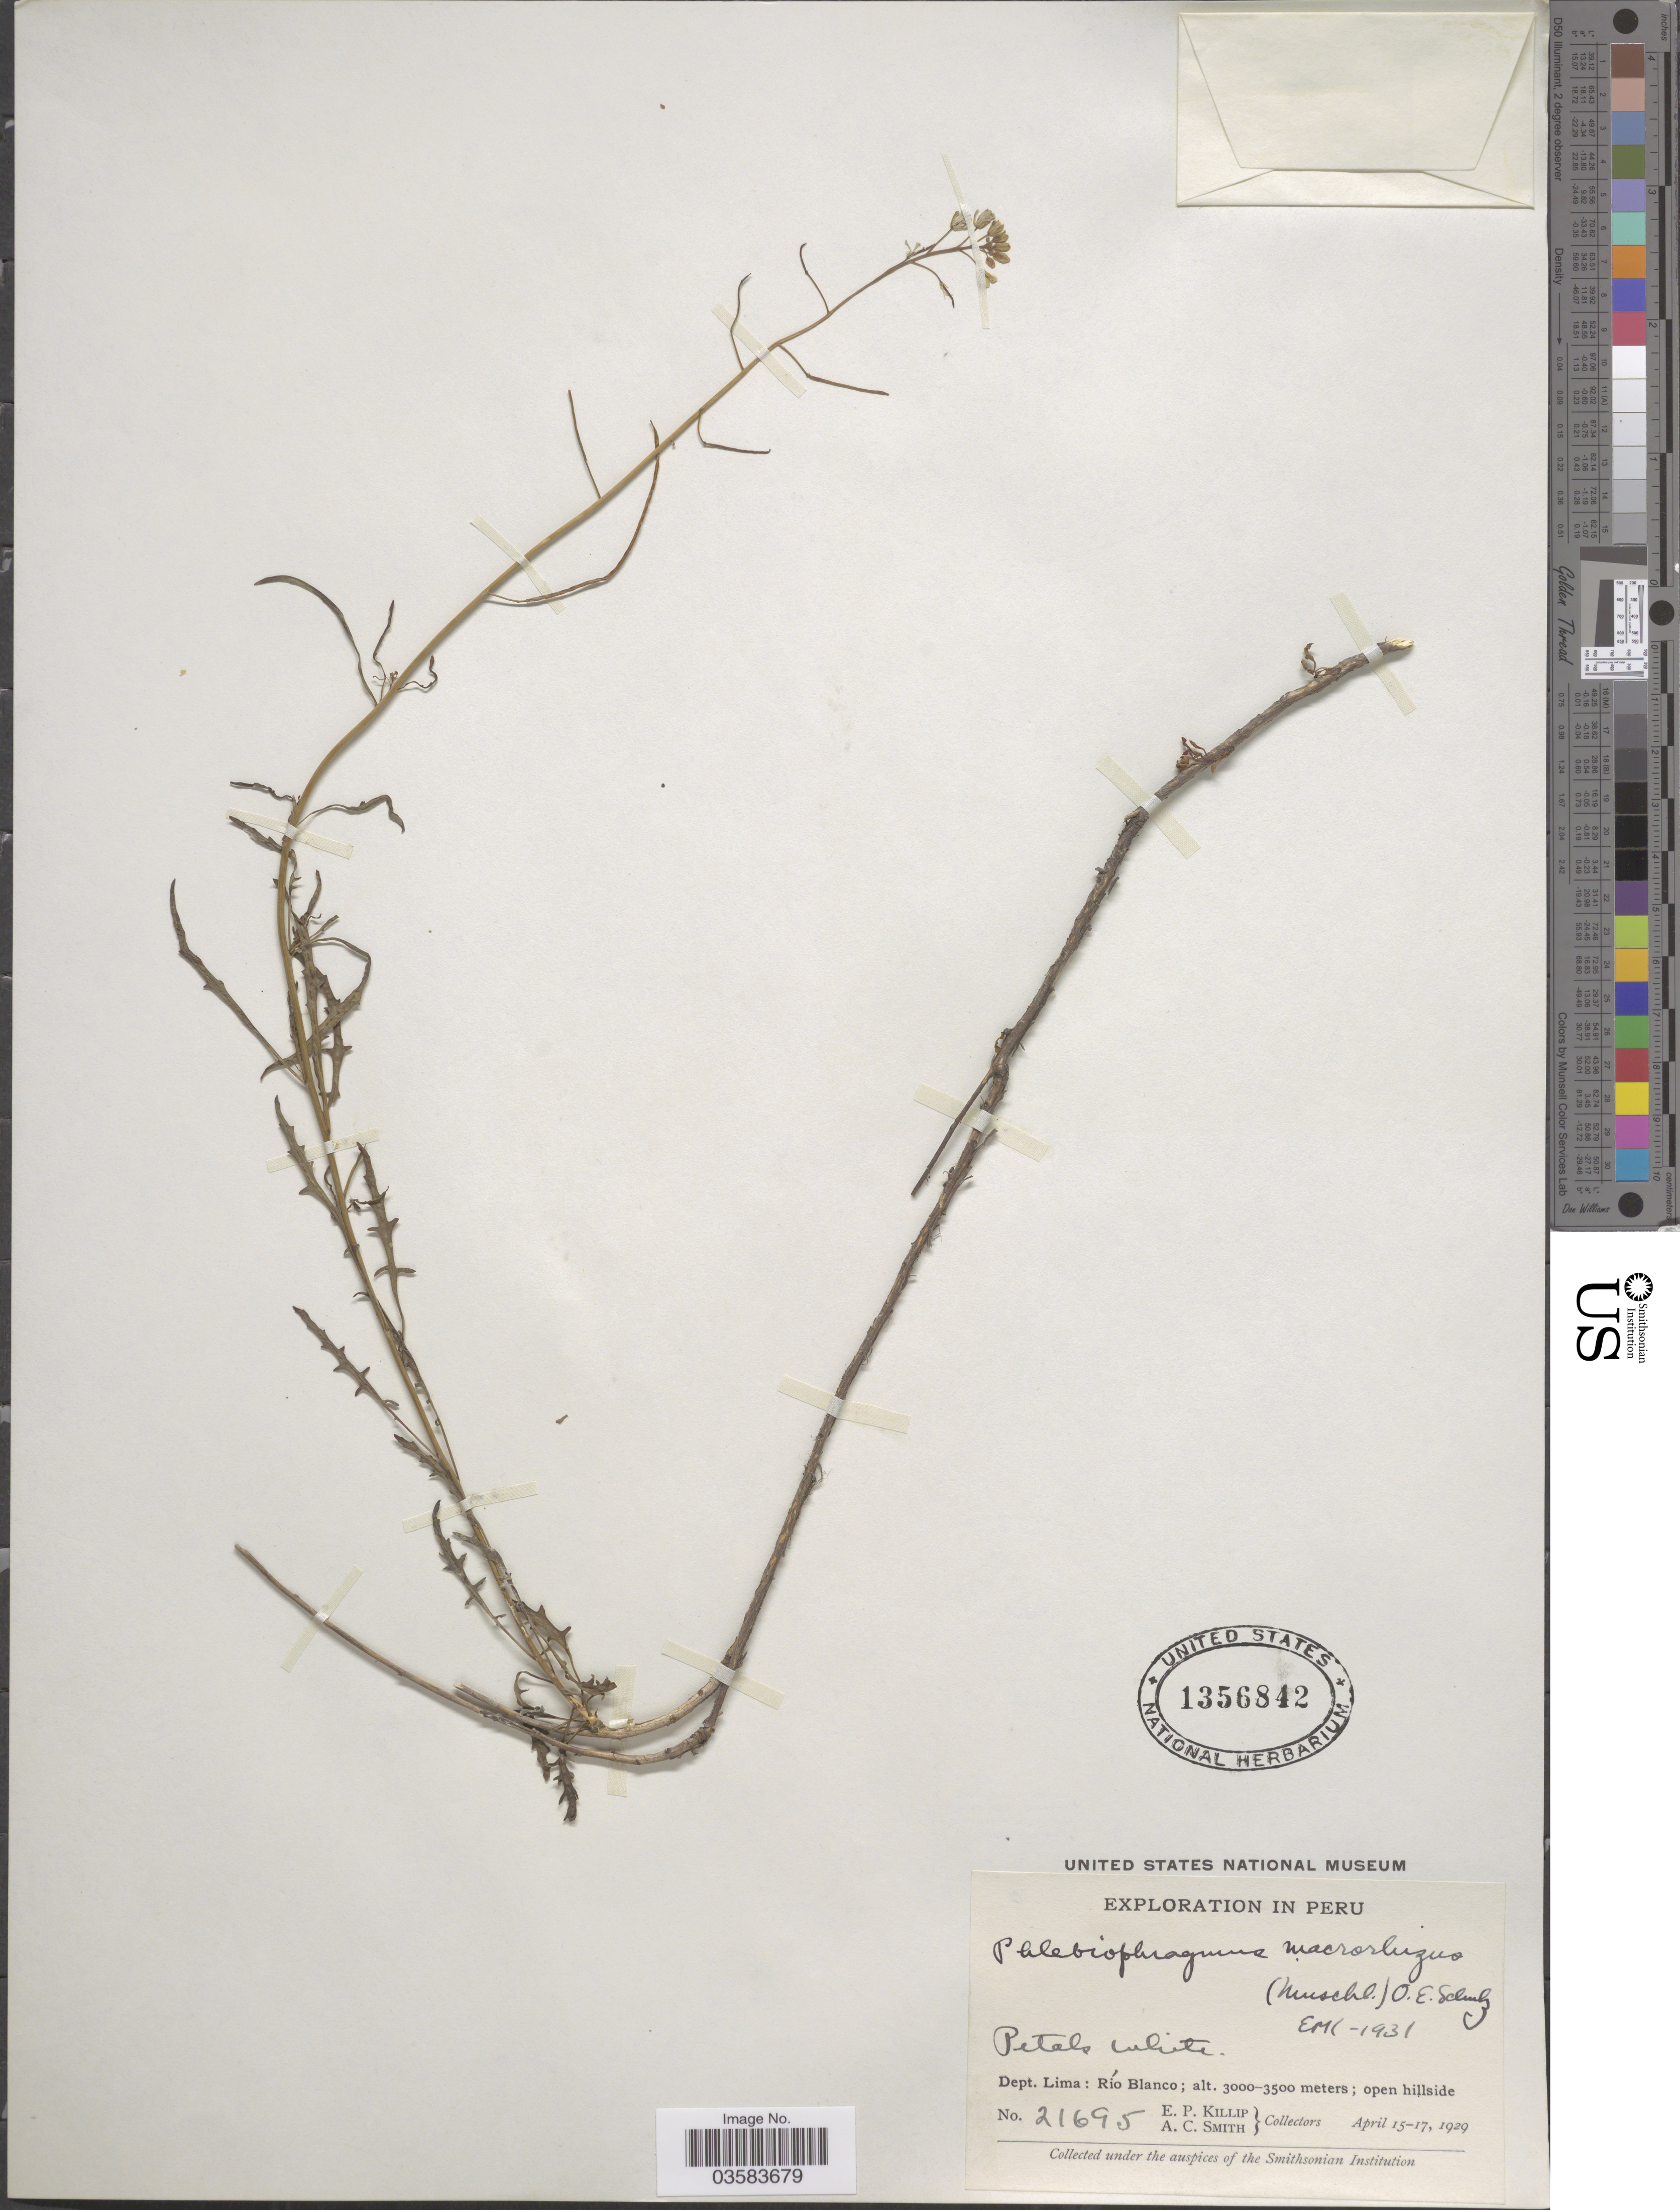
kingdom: Plantae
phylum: Tracheophyta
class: Magnoliopsida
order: Brassicales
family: Brassicaceae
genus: Mostacillastrum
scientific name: Mostacillastrum gracile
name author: (Wedd.) Al-Shehbaz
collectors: E. P. Killip & A. C. Smith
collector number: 21695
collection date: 1929-04-15/1929-04-17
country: Peru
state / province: Lima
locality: Dept. Lima: Río Blanco.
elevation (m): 3000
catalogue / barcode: US 1356842